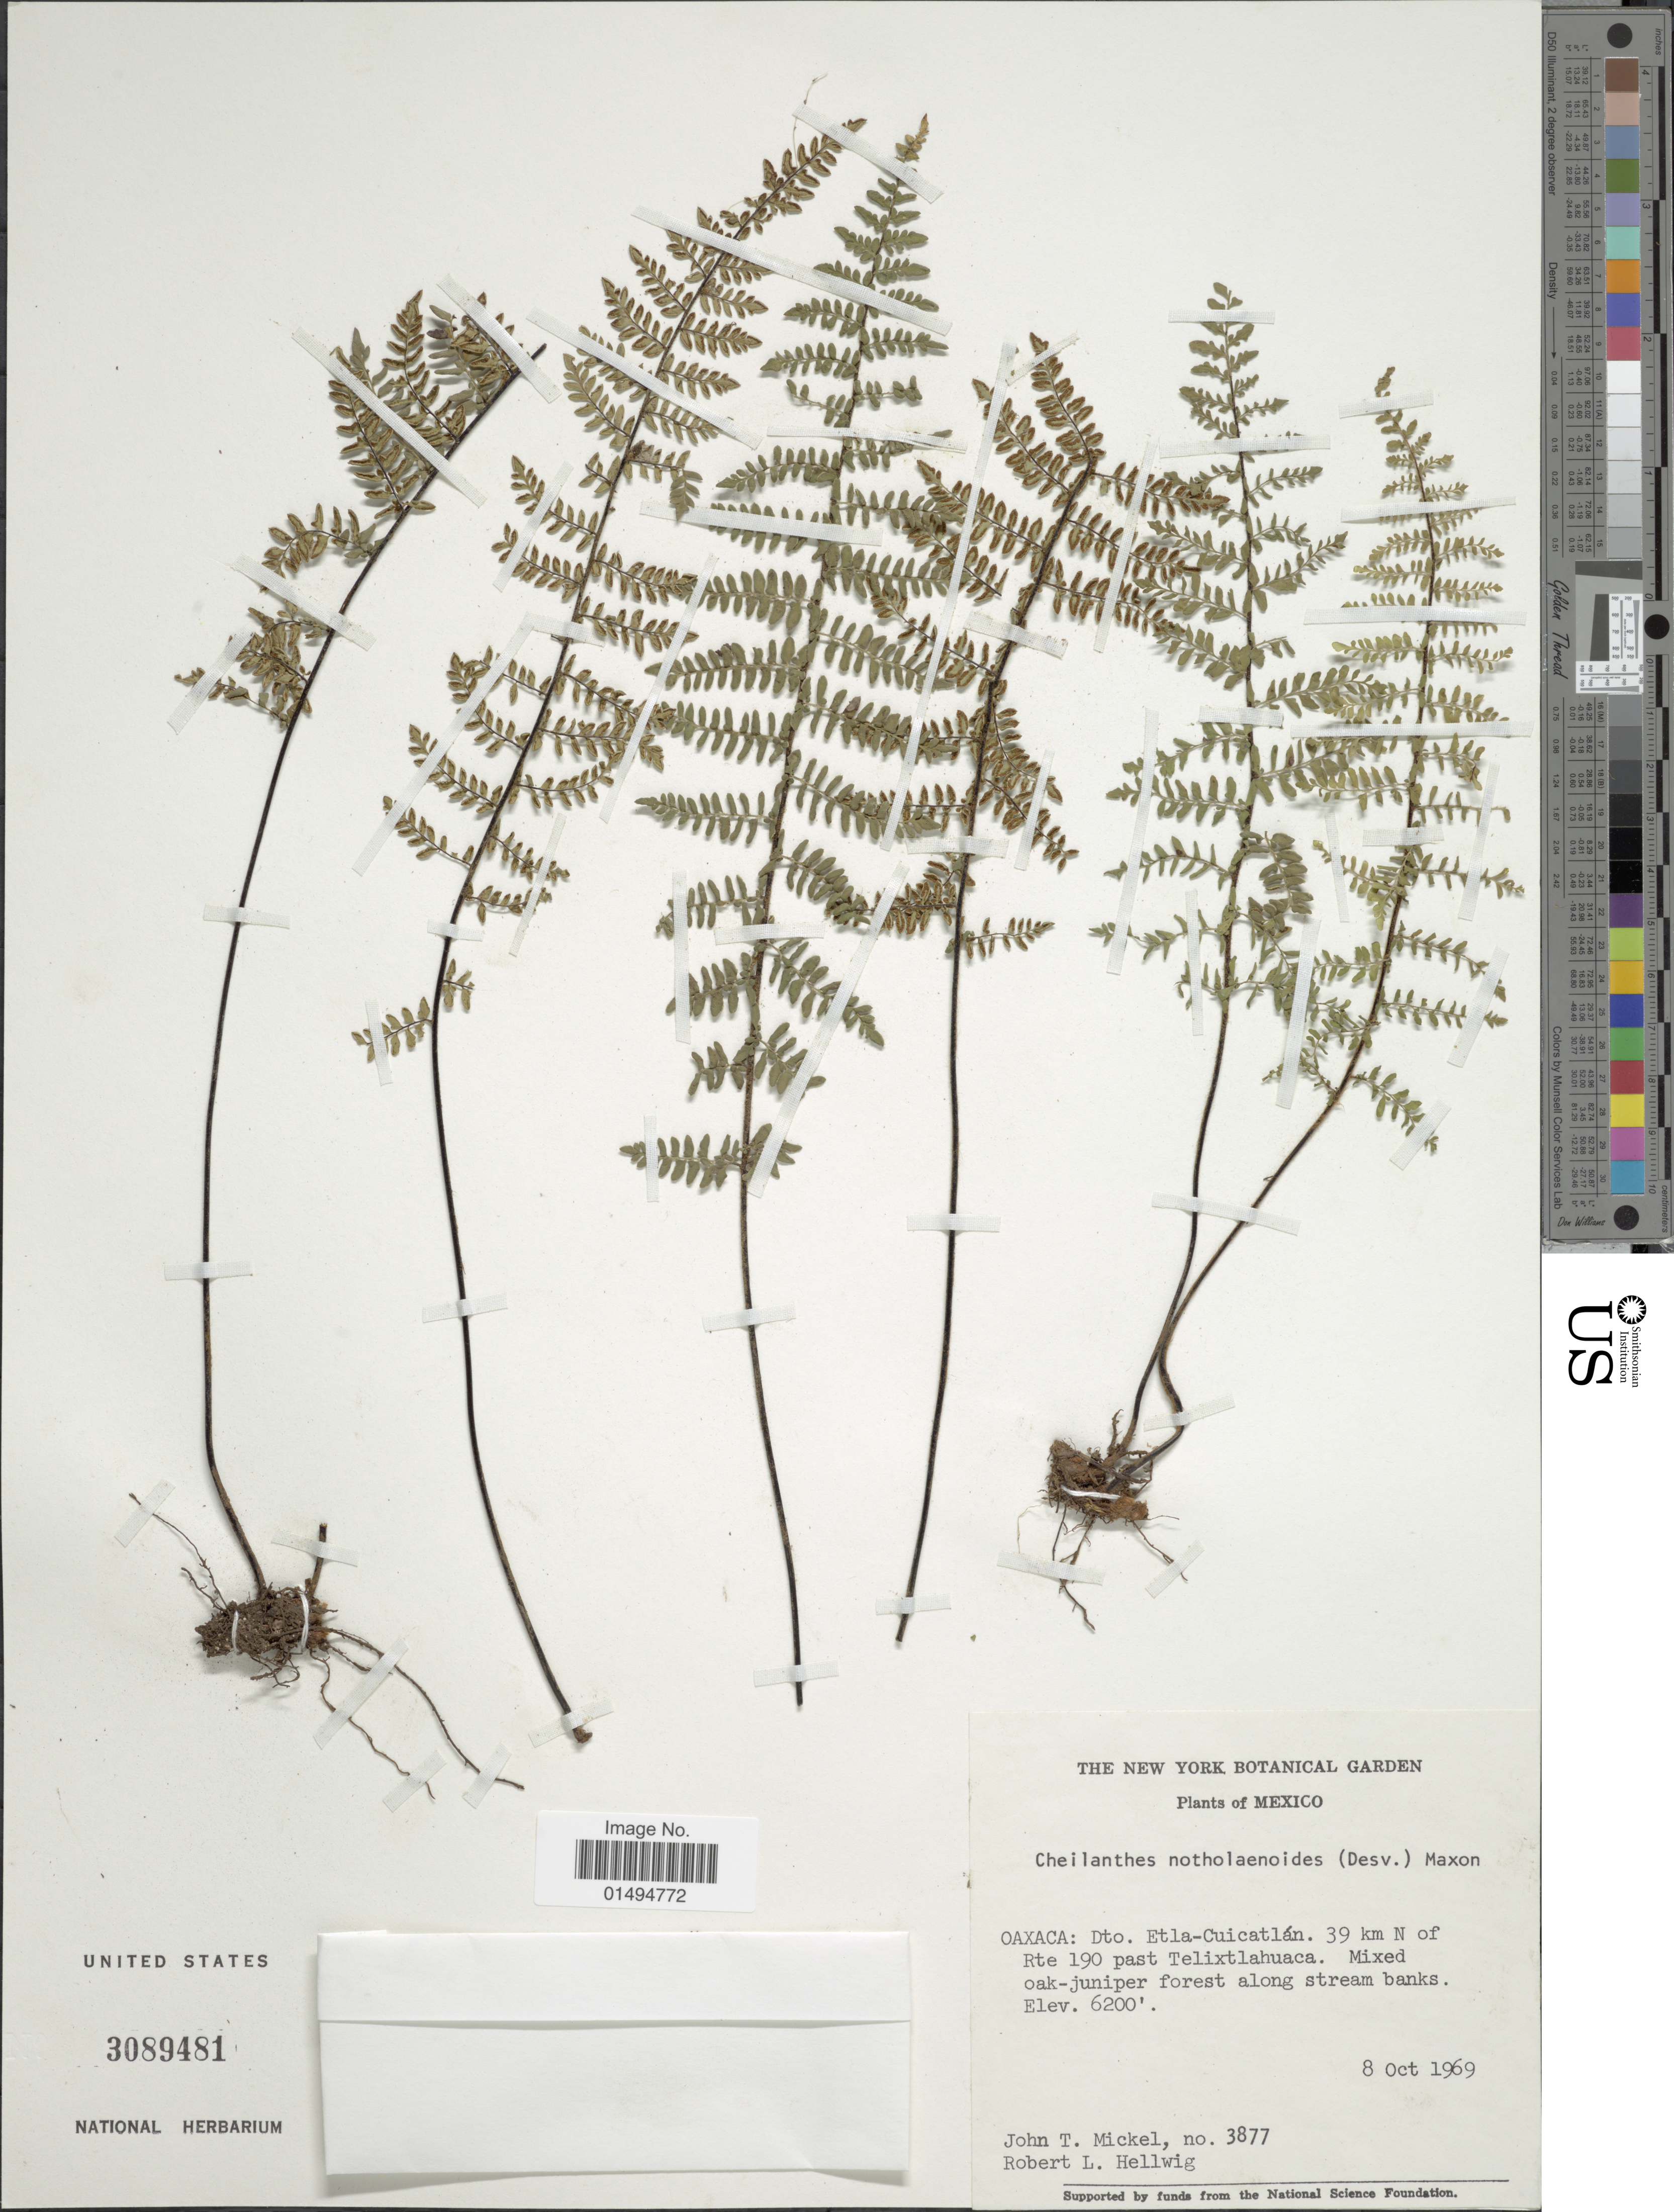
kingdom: Plantae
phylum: Tracheophyta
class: Polypodiopsida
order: Polypodiales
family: Pteridaceae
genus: Myriopteris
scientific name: Myriopteris notholaenoides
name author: (Desv.) Grusz & Windham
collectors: J. T. Mickel & R. Hellwig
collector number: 3877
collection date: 1969-10-08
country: Mexico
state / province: Oaxaca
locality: Dto. Etla- Cuicatlan. 39 km N of Rte 190 past Telixtlahuaca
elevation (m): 1890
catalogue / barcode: US 3089481